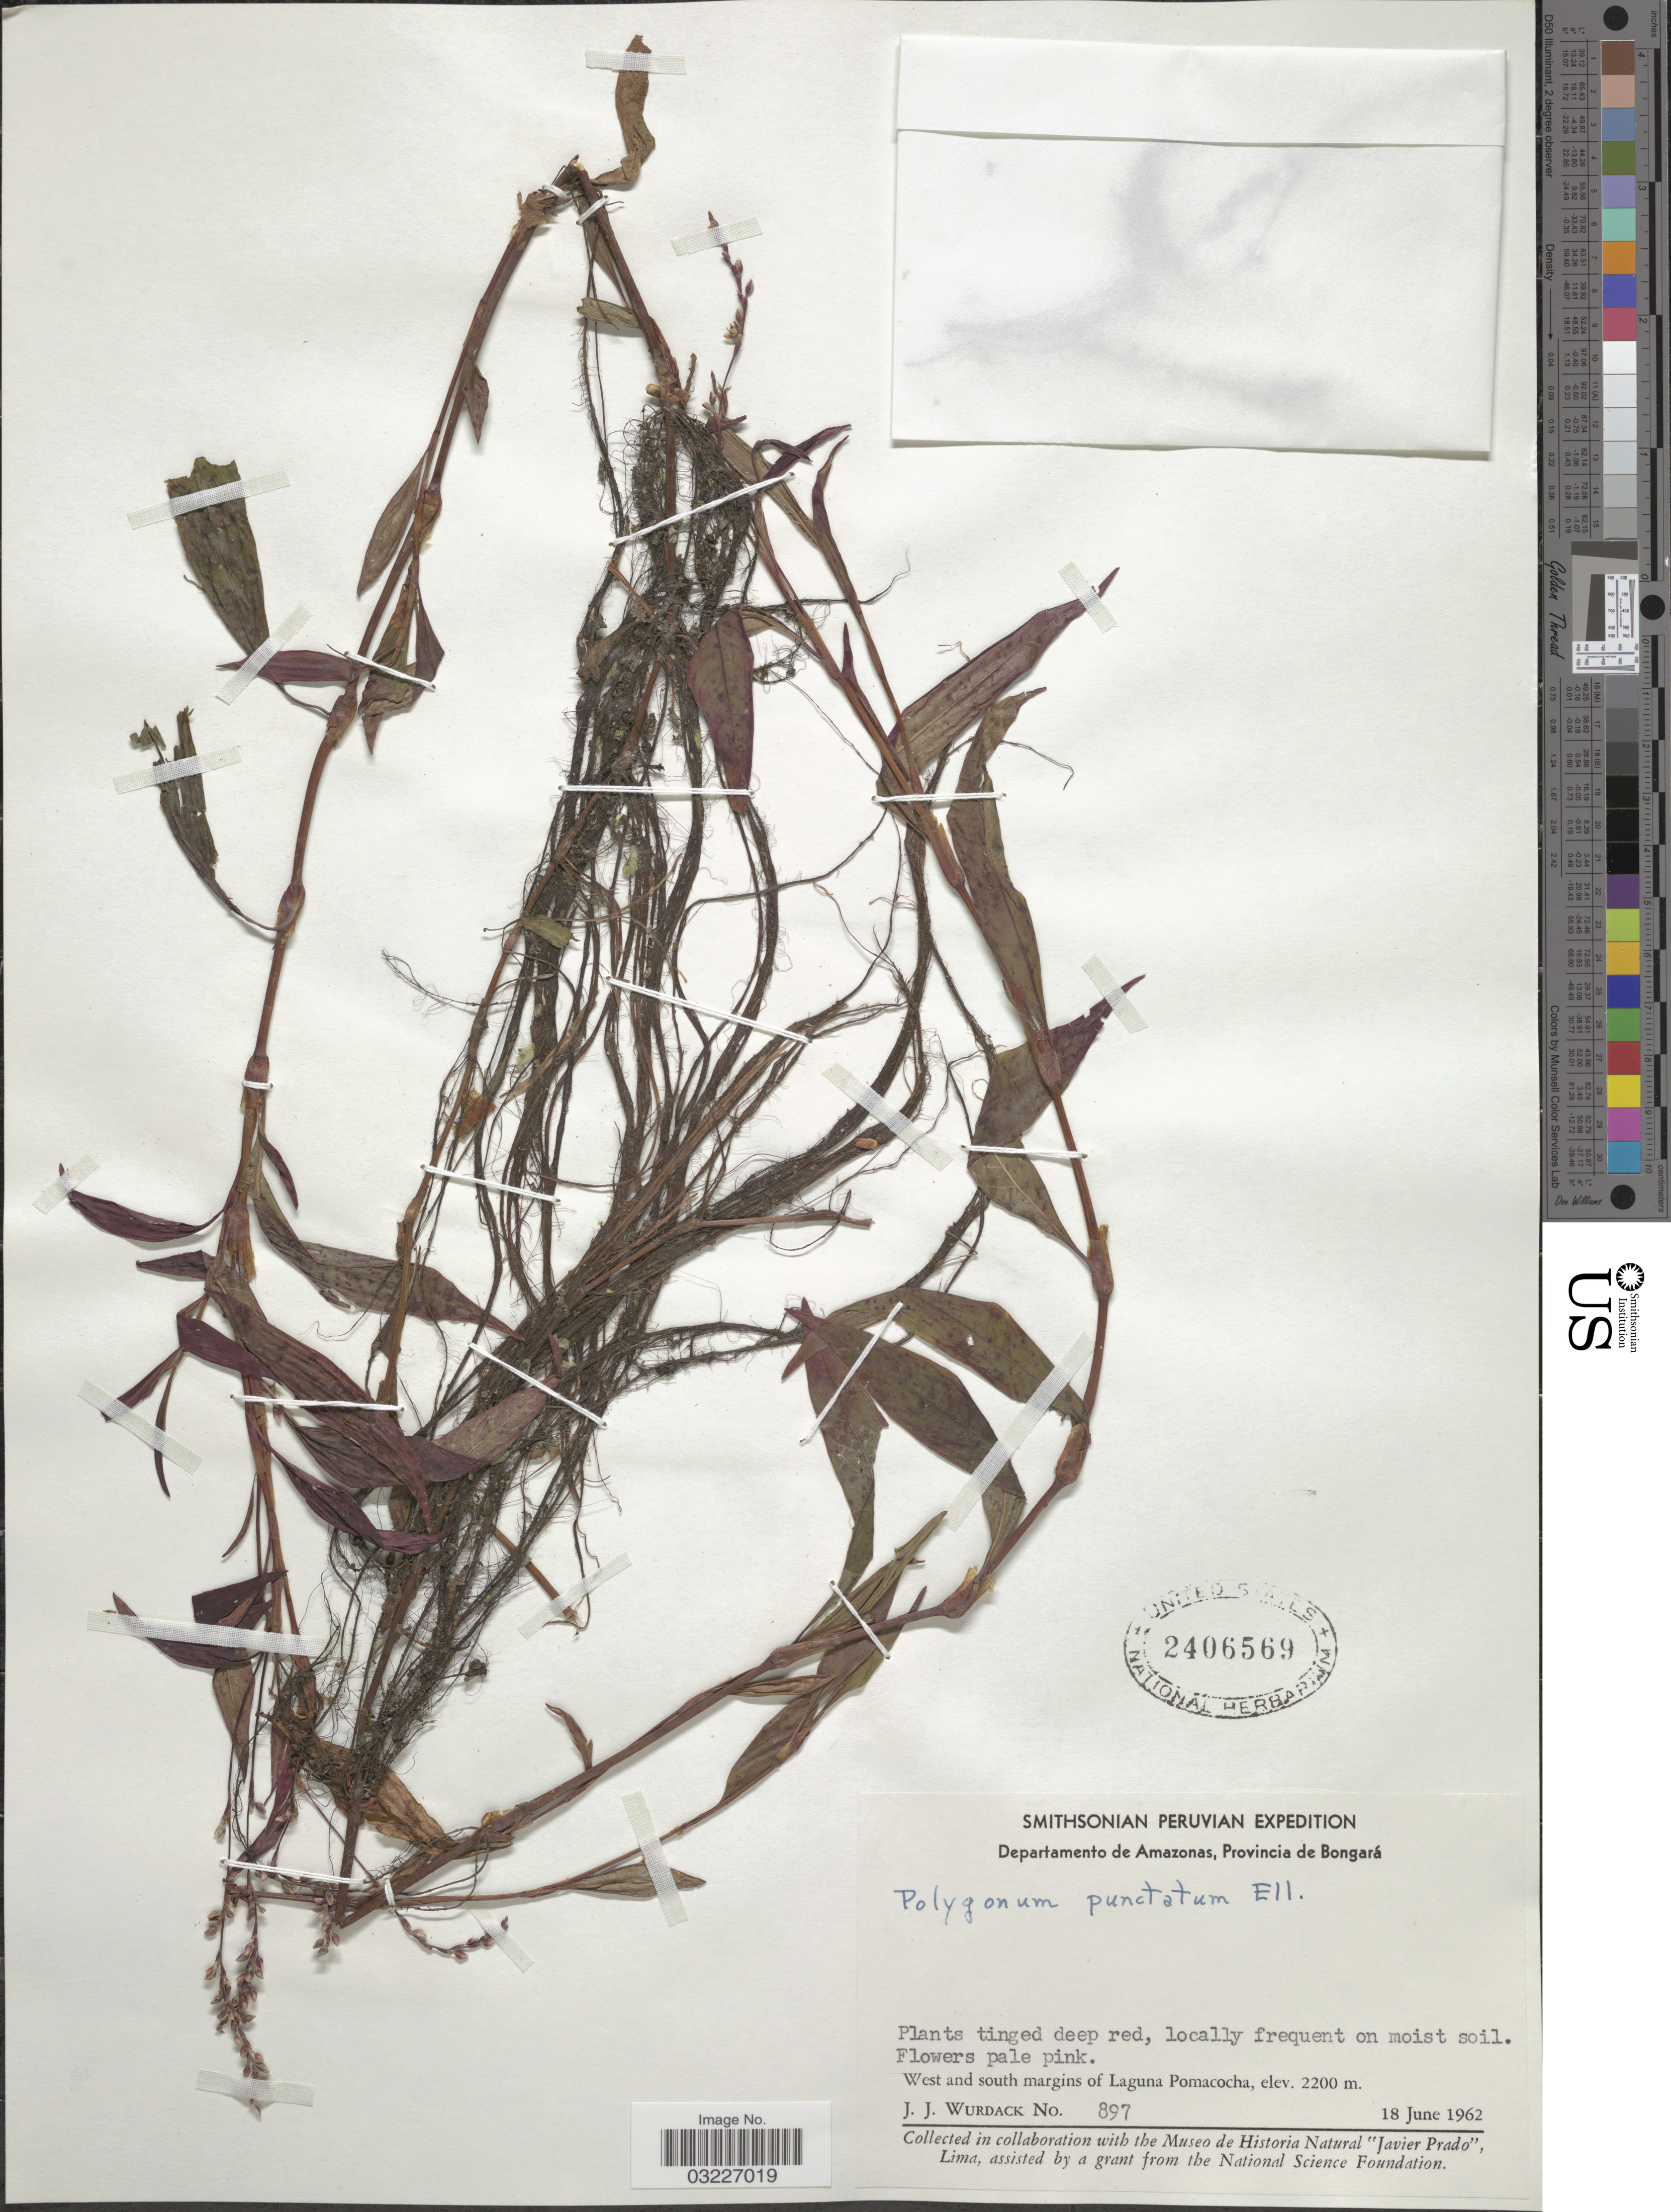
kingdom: Plantae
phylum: Tracheophyta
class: Magnoliopsida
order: Caryophyllales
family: Polygonaceae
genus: Polygonum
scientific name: Polygonum opelousanum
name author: Riddell ex Small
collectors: J. J. Wurdack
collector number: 897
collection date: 1962-06-18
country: Peru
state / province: Amazonas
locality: Departamento de Amazonas, Provincia de Bongará. West and south margins of Laguna Pomacocha.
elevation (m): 2200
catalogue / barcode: US 2406569